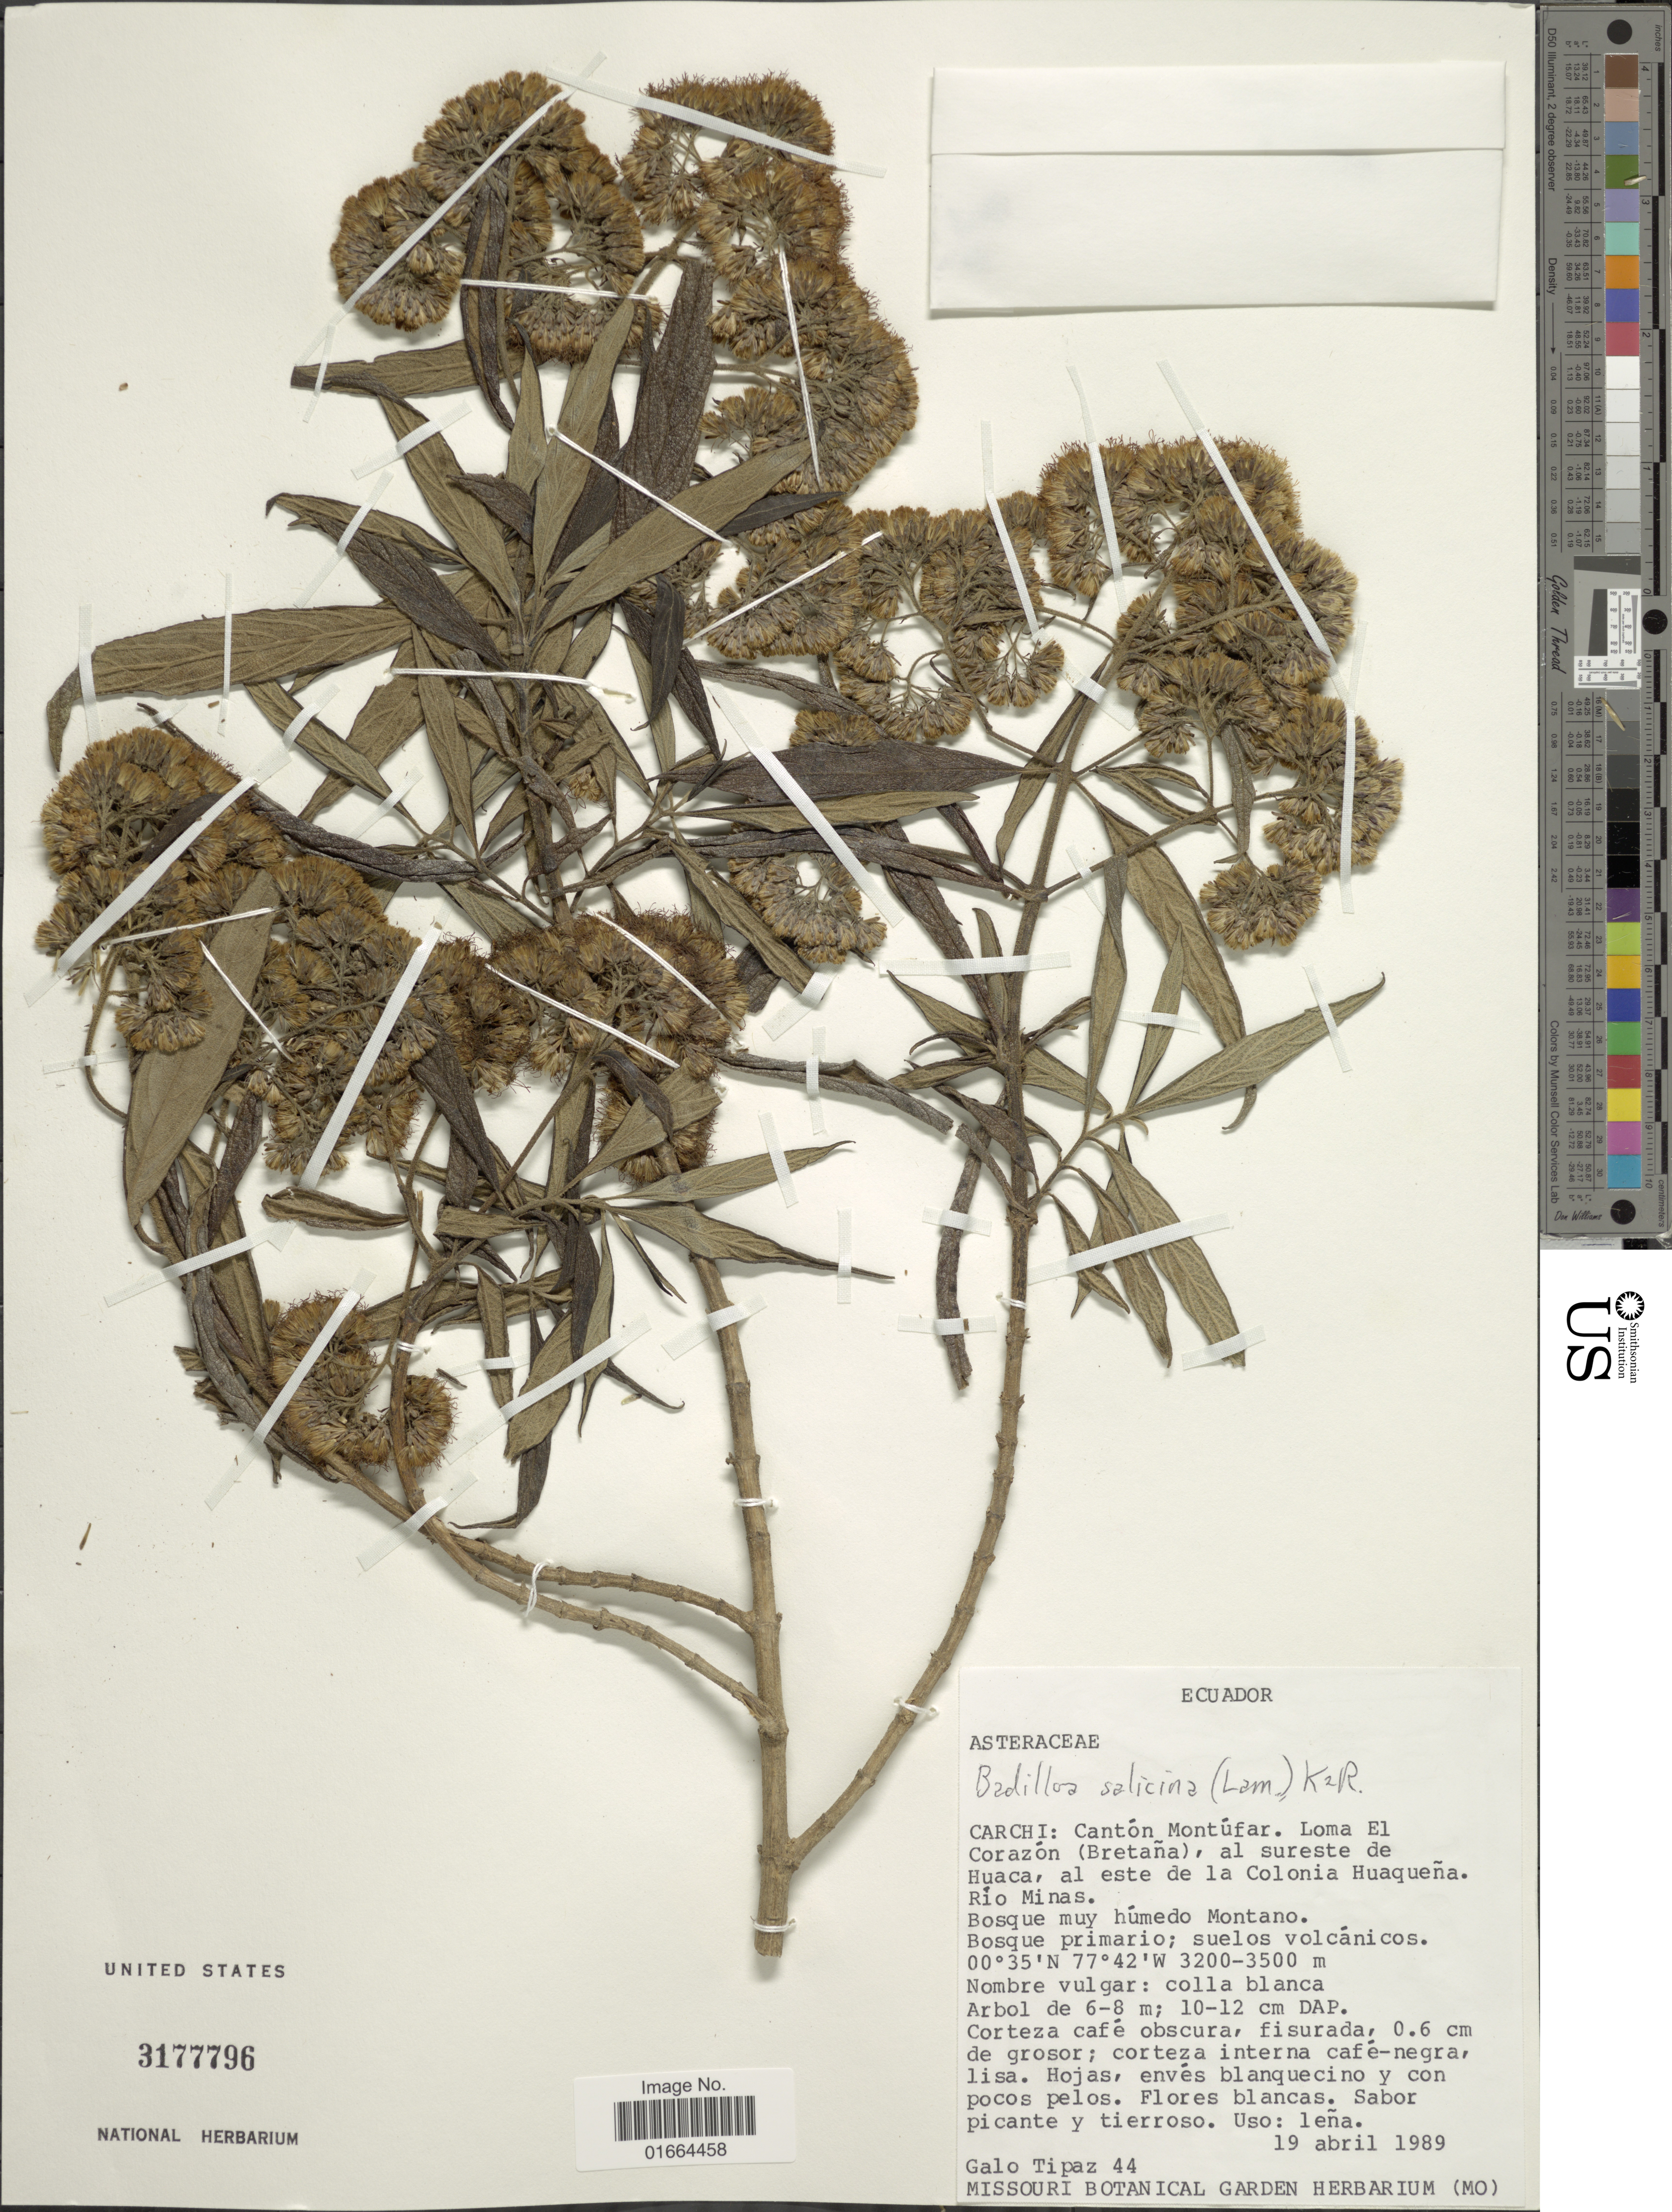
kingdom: Plantae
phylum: Tracheophyta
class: Magnoliopsida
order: Asterales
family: Asteraceae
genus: Badilloa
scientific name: Badilloa salicina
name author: (Lam.) R.M. King & H. Rob.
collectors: G. Tipaz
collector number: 44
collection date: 1989-04-19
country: Ecuador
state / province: Carchi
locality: Carchi: Canton Montufar, Loma El Corazon ( Bretana), al sureste de Huaca, al este de la Colonia Huaquena, Rio Minas, Bosque muy humedo Montano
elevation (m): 3200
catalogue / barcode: US 3177796